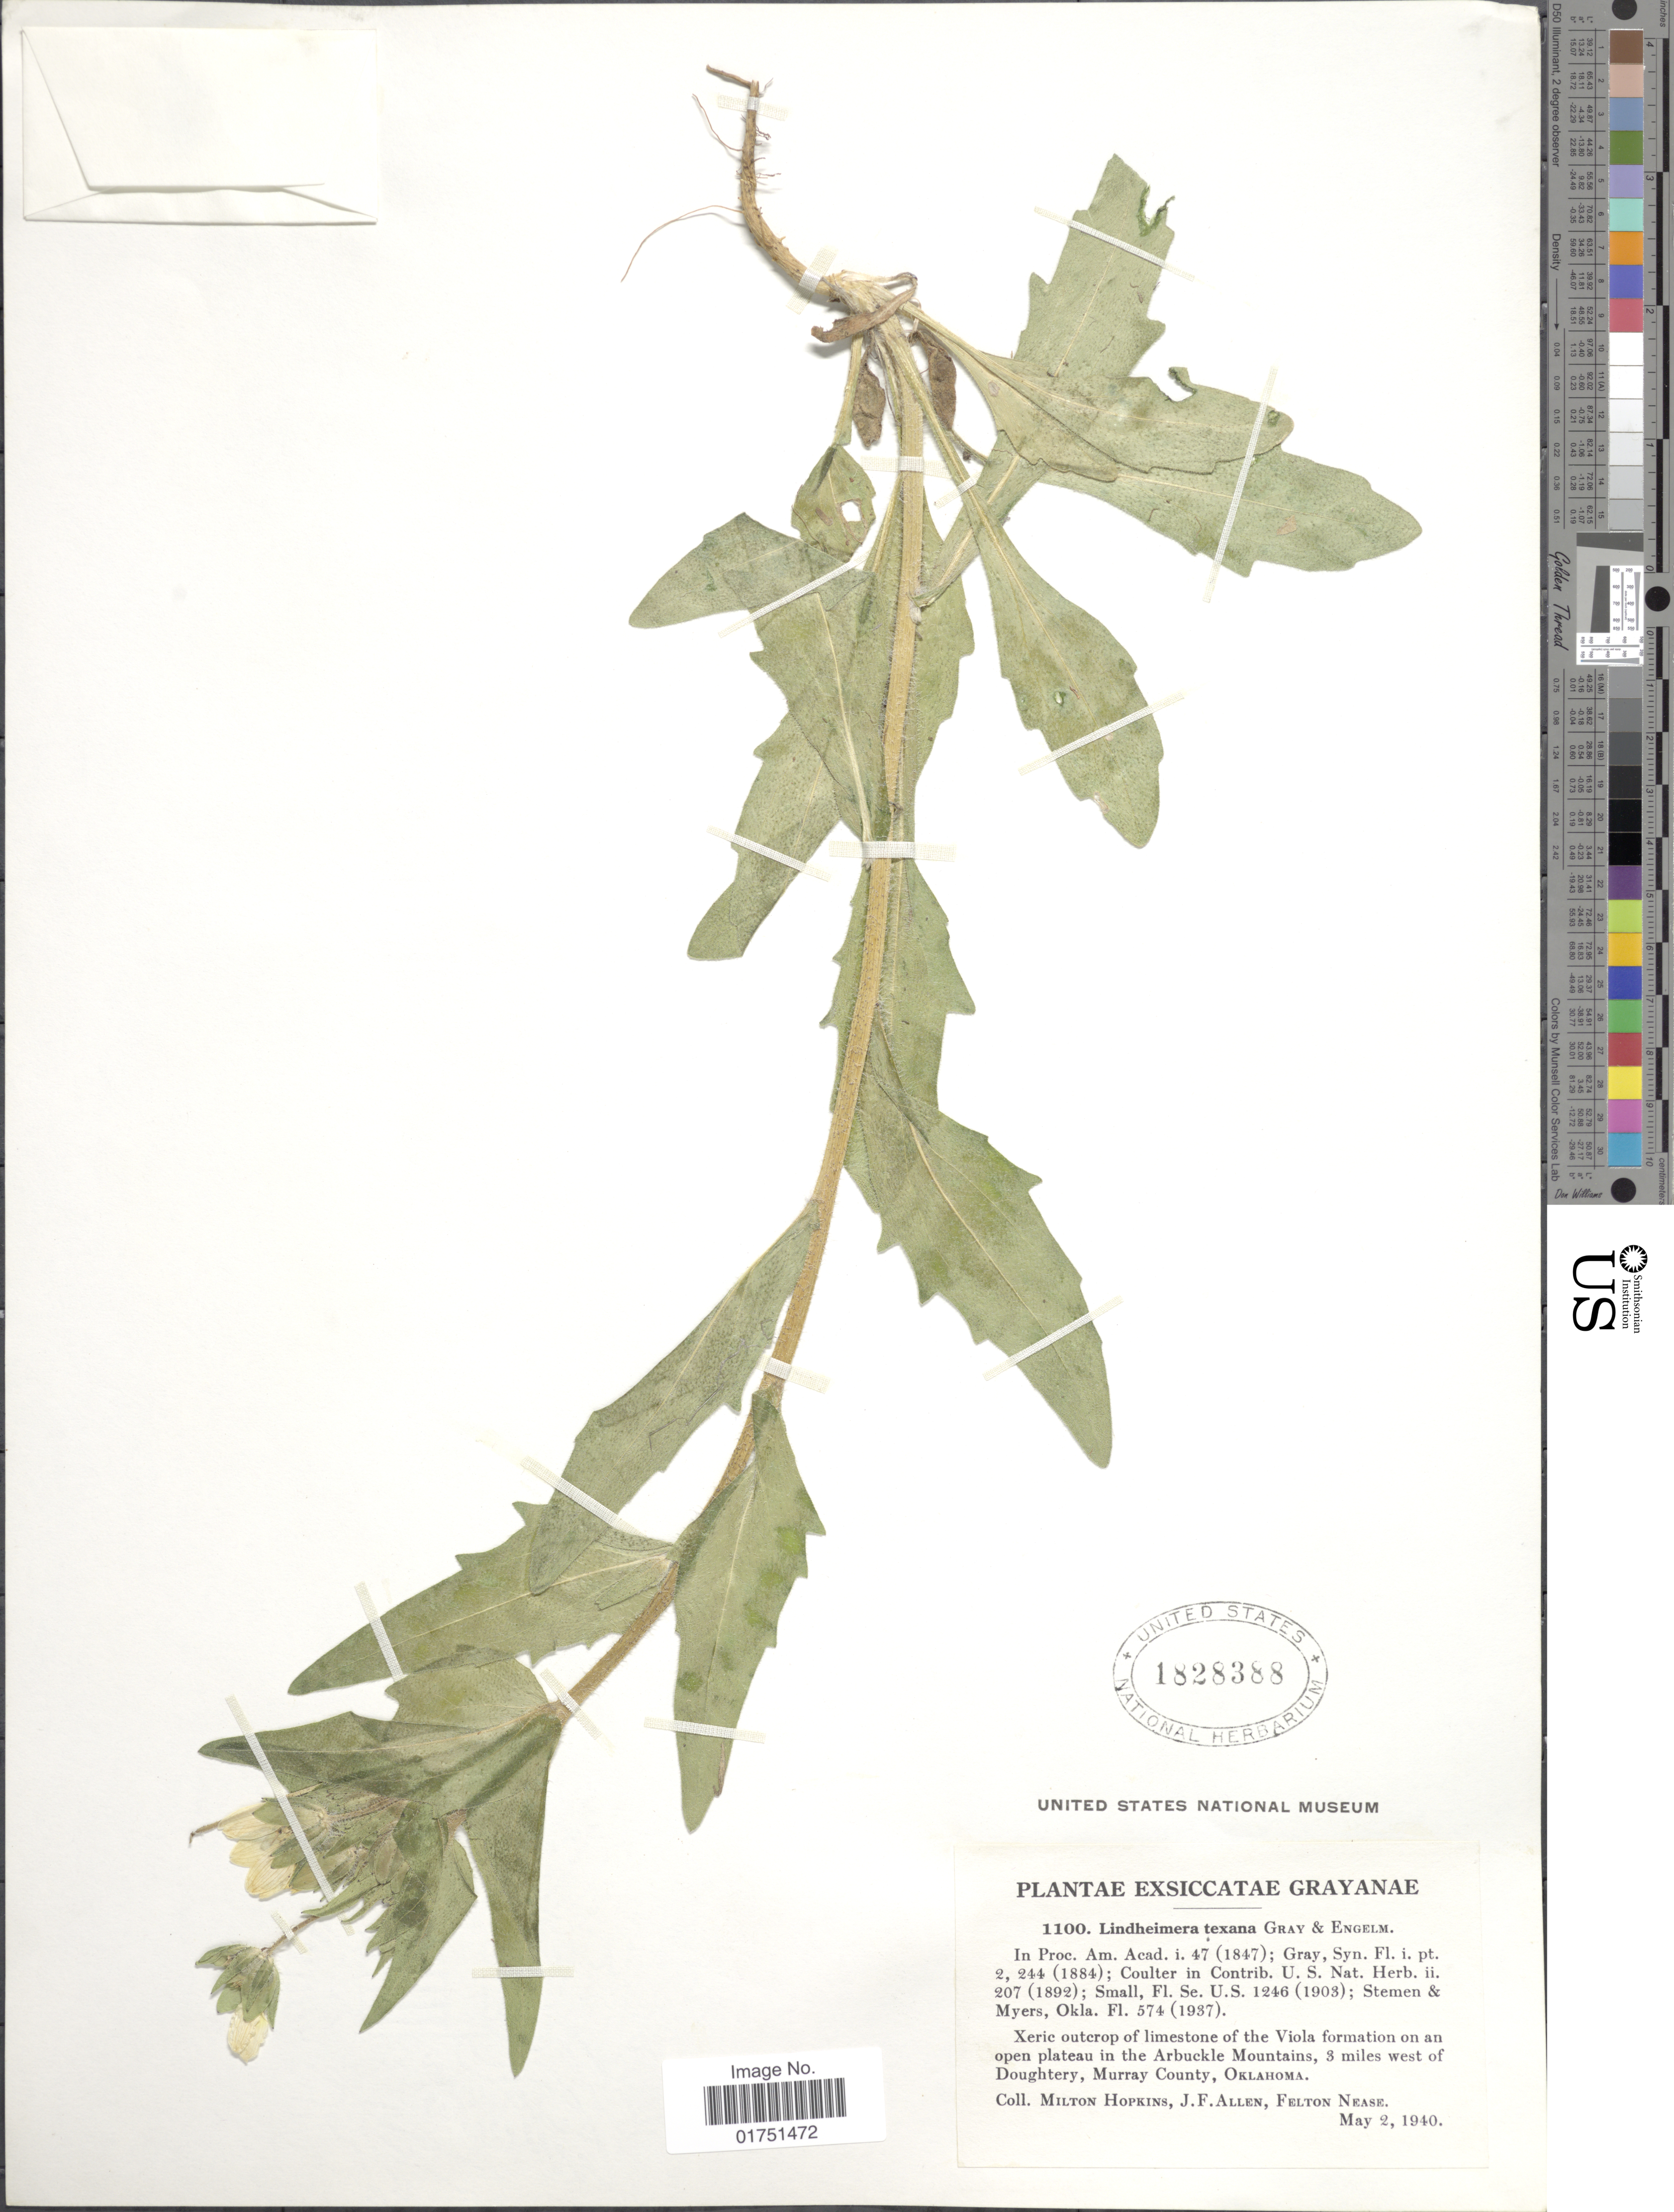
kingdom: Plantae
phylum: Tracheophyta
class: Magnoliopsida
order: Asterales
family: Asteraceae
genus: Lindheimera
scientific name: Lindheimera texana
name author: A. Gray & Engelm. in A. Gray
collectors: M. Hopkins, J. Allen & F. Nease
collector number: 1100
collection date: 1940-05-02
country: United States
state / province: Oklahoma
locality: Xeric outcrop of limestone of the Viola formation on an open plateau in the Arbuckle Mountains, 3 miles west of Doughtery, Murray County, Oklahoma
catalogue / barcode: US 1828388